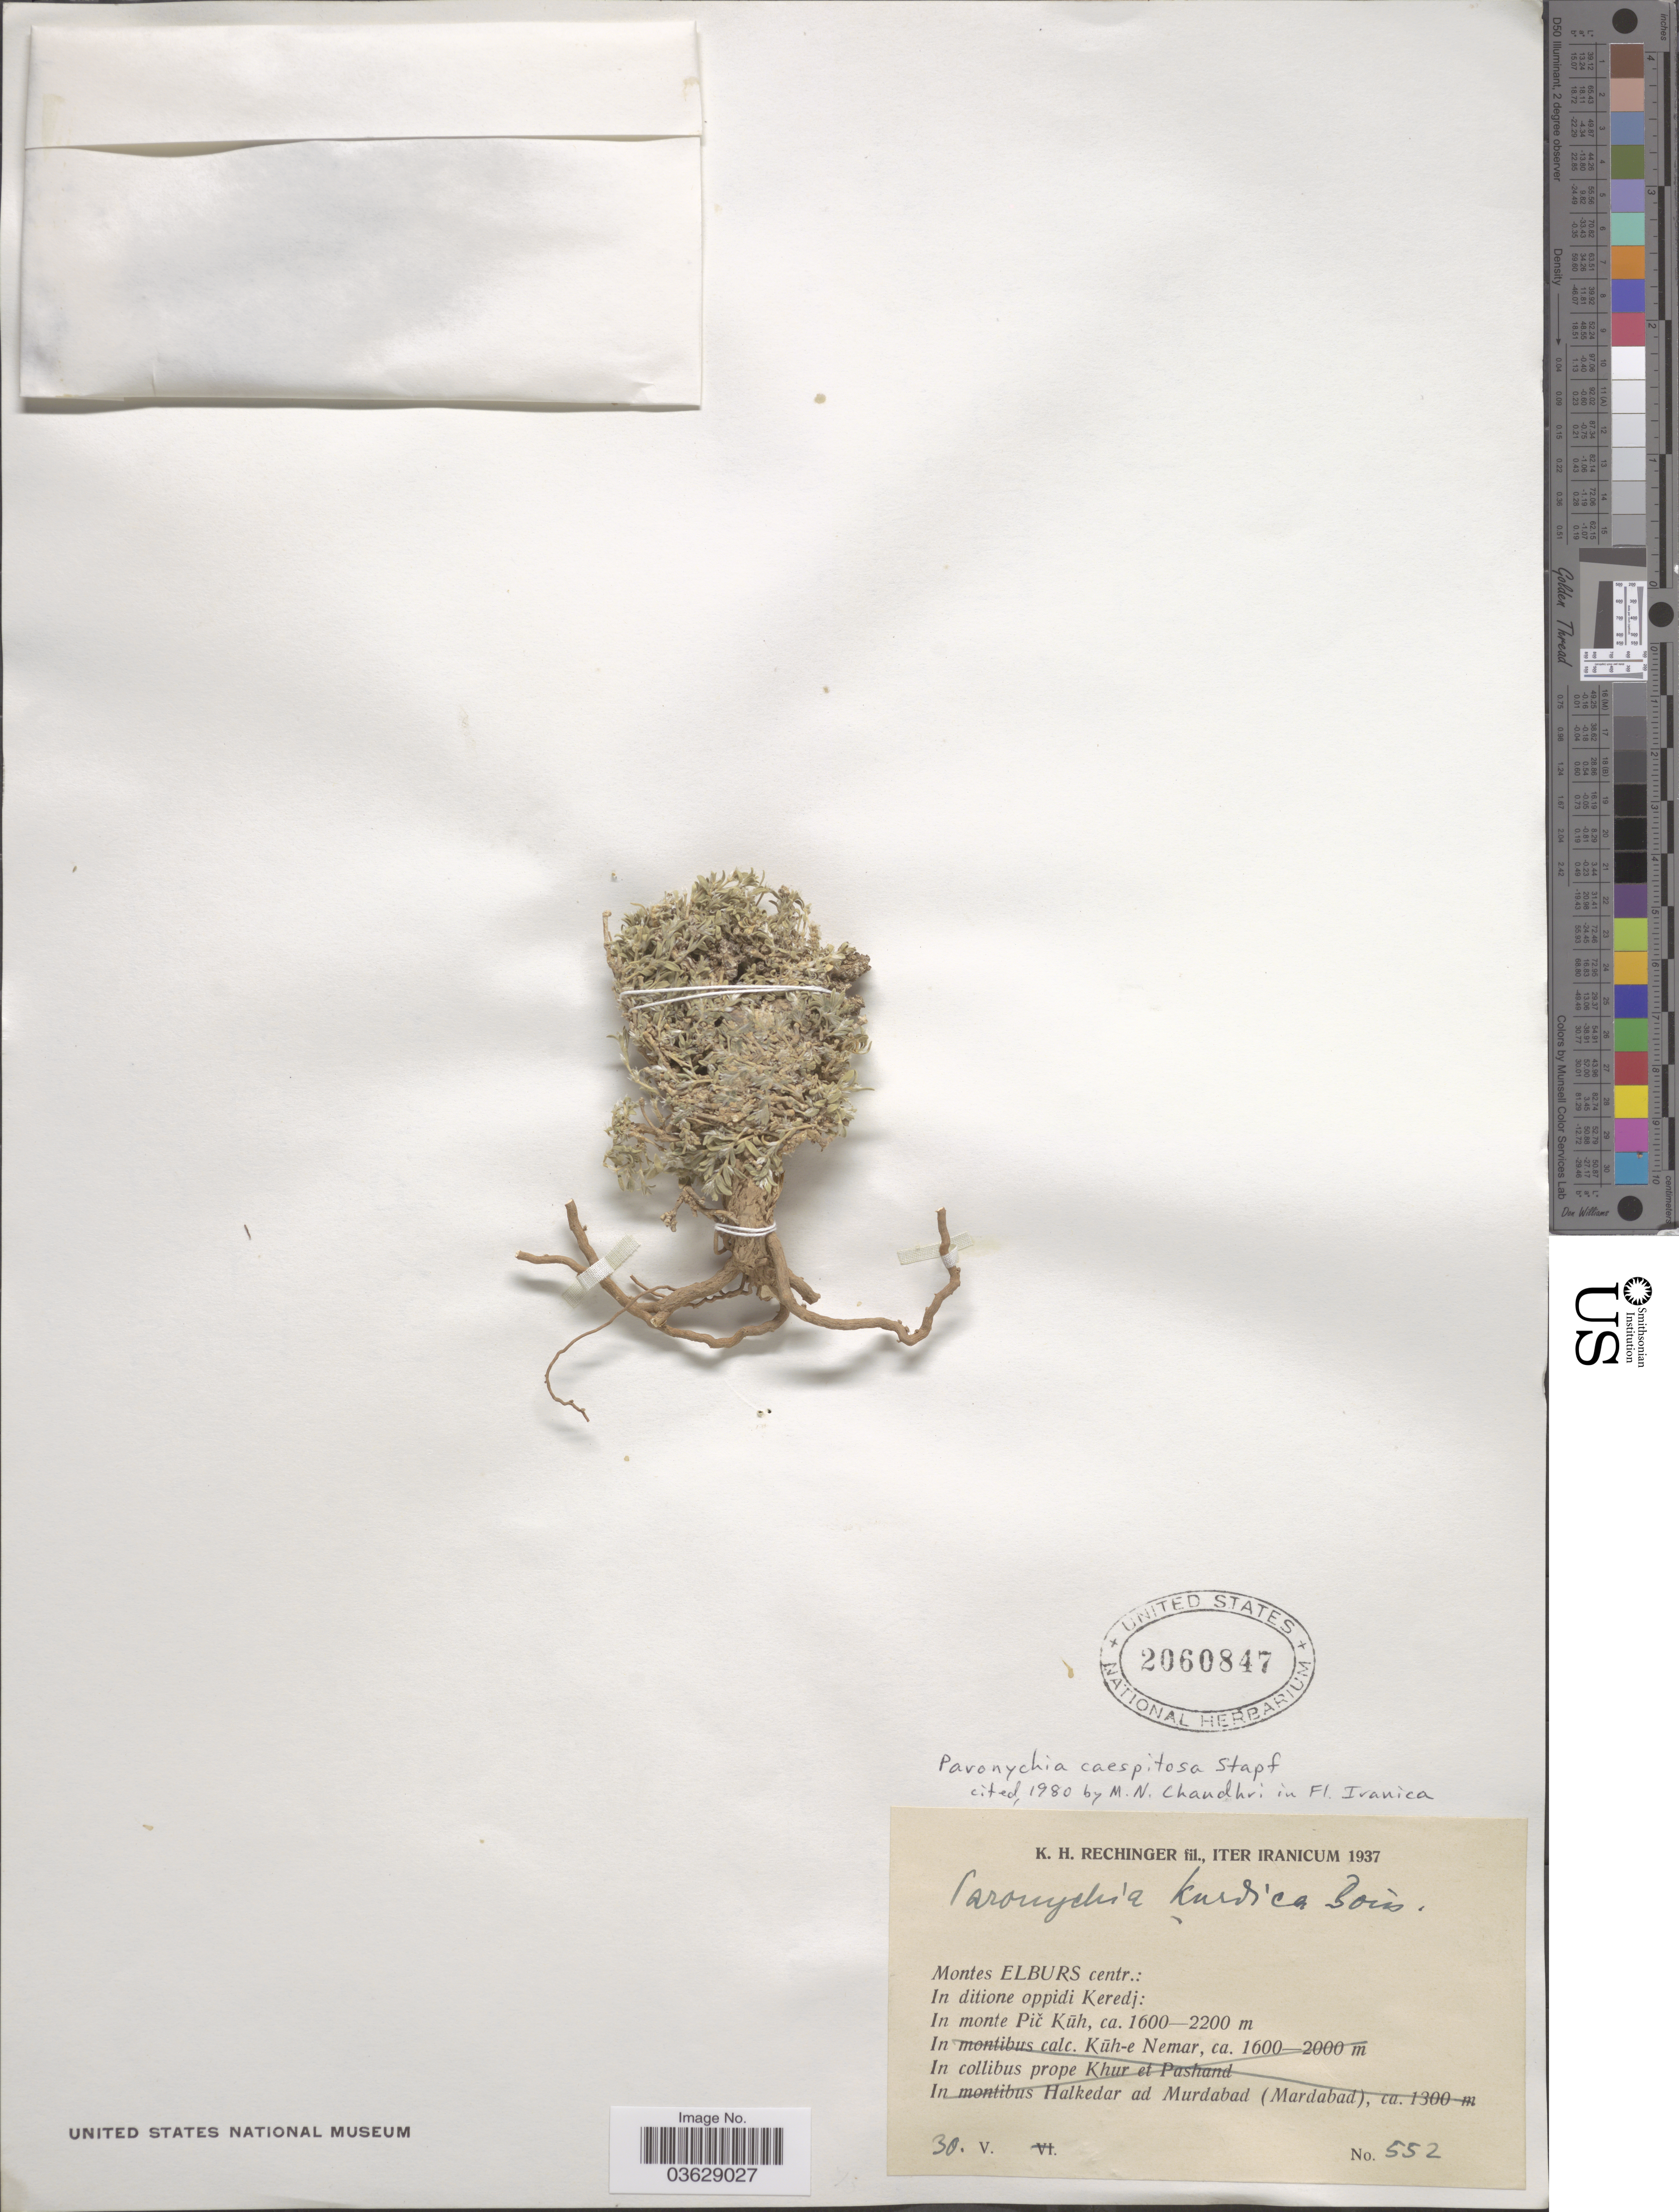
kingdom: Plantae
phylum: Tracheophyta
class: Magnoliopsida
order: Caryophyllales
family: Caryophyllaceae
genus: Paronychia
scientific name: Paronychia caespitosa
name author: Stapf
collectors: K. H. Rechinger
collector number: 552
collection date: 1937-05-30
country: Iran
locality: Iter Iranicum. Montes Elburs centr.: In ditione oppidi Keredj: In monte Pič Kuh.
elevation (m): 1600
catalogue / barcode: US 2060847